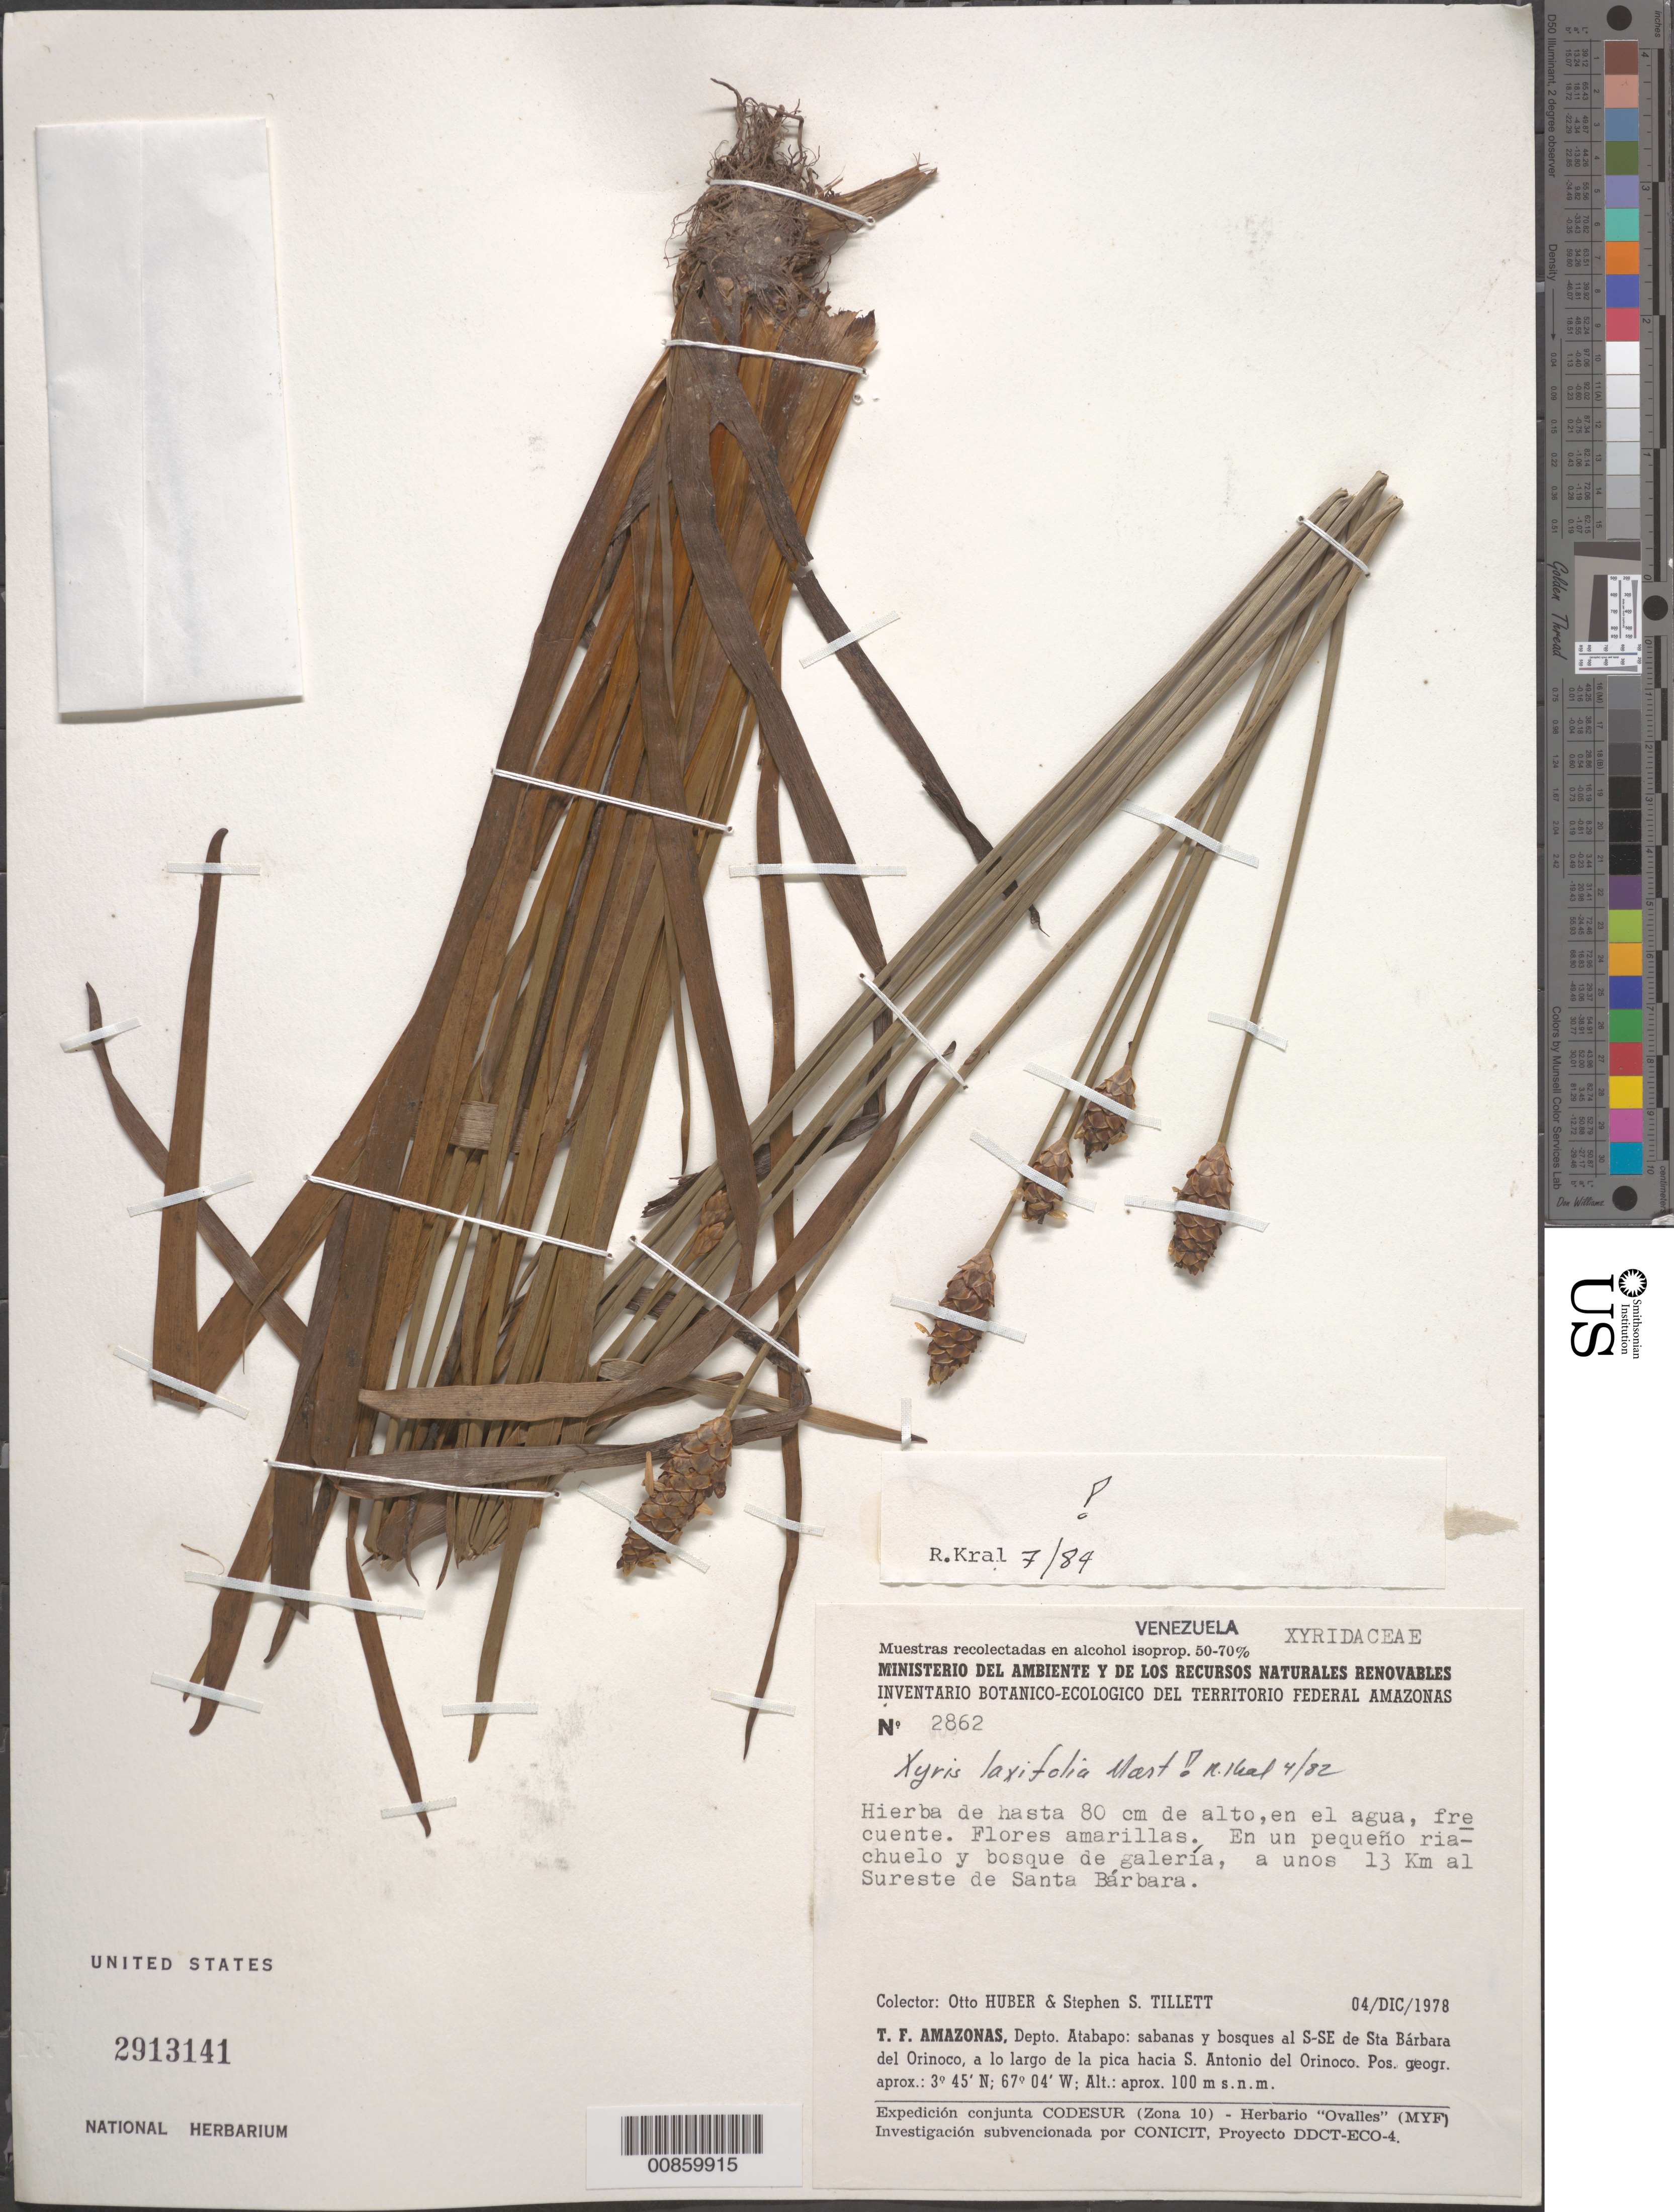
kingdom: Plantae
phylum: Tracheophyta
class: Liliopsida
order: Poales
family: Xyridaceae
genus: Xyris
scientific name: Xyris laxifolia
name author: Mart.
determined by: Kral, Robert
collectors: O. Huber & S. S. Tillett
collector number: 2862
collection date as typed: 4-Dec-78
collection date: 1978-12-04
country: Venezuela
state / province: Amazonas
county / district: Atabapo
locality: Sta. Barbara del Orinoco, 13 km al SE hacia S. Antonio del Orinoco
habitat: En el agua; en un pequeño riachuelo y bosque de galería; sabanas y bosques.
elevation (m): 100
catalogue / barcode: US 2913141